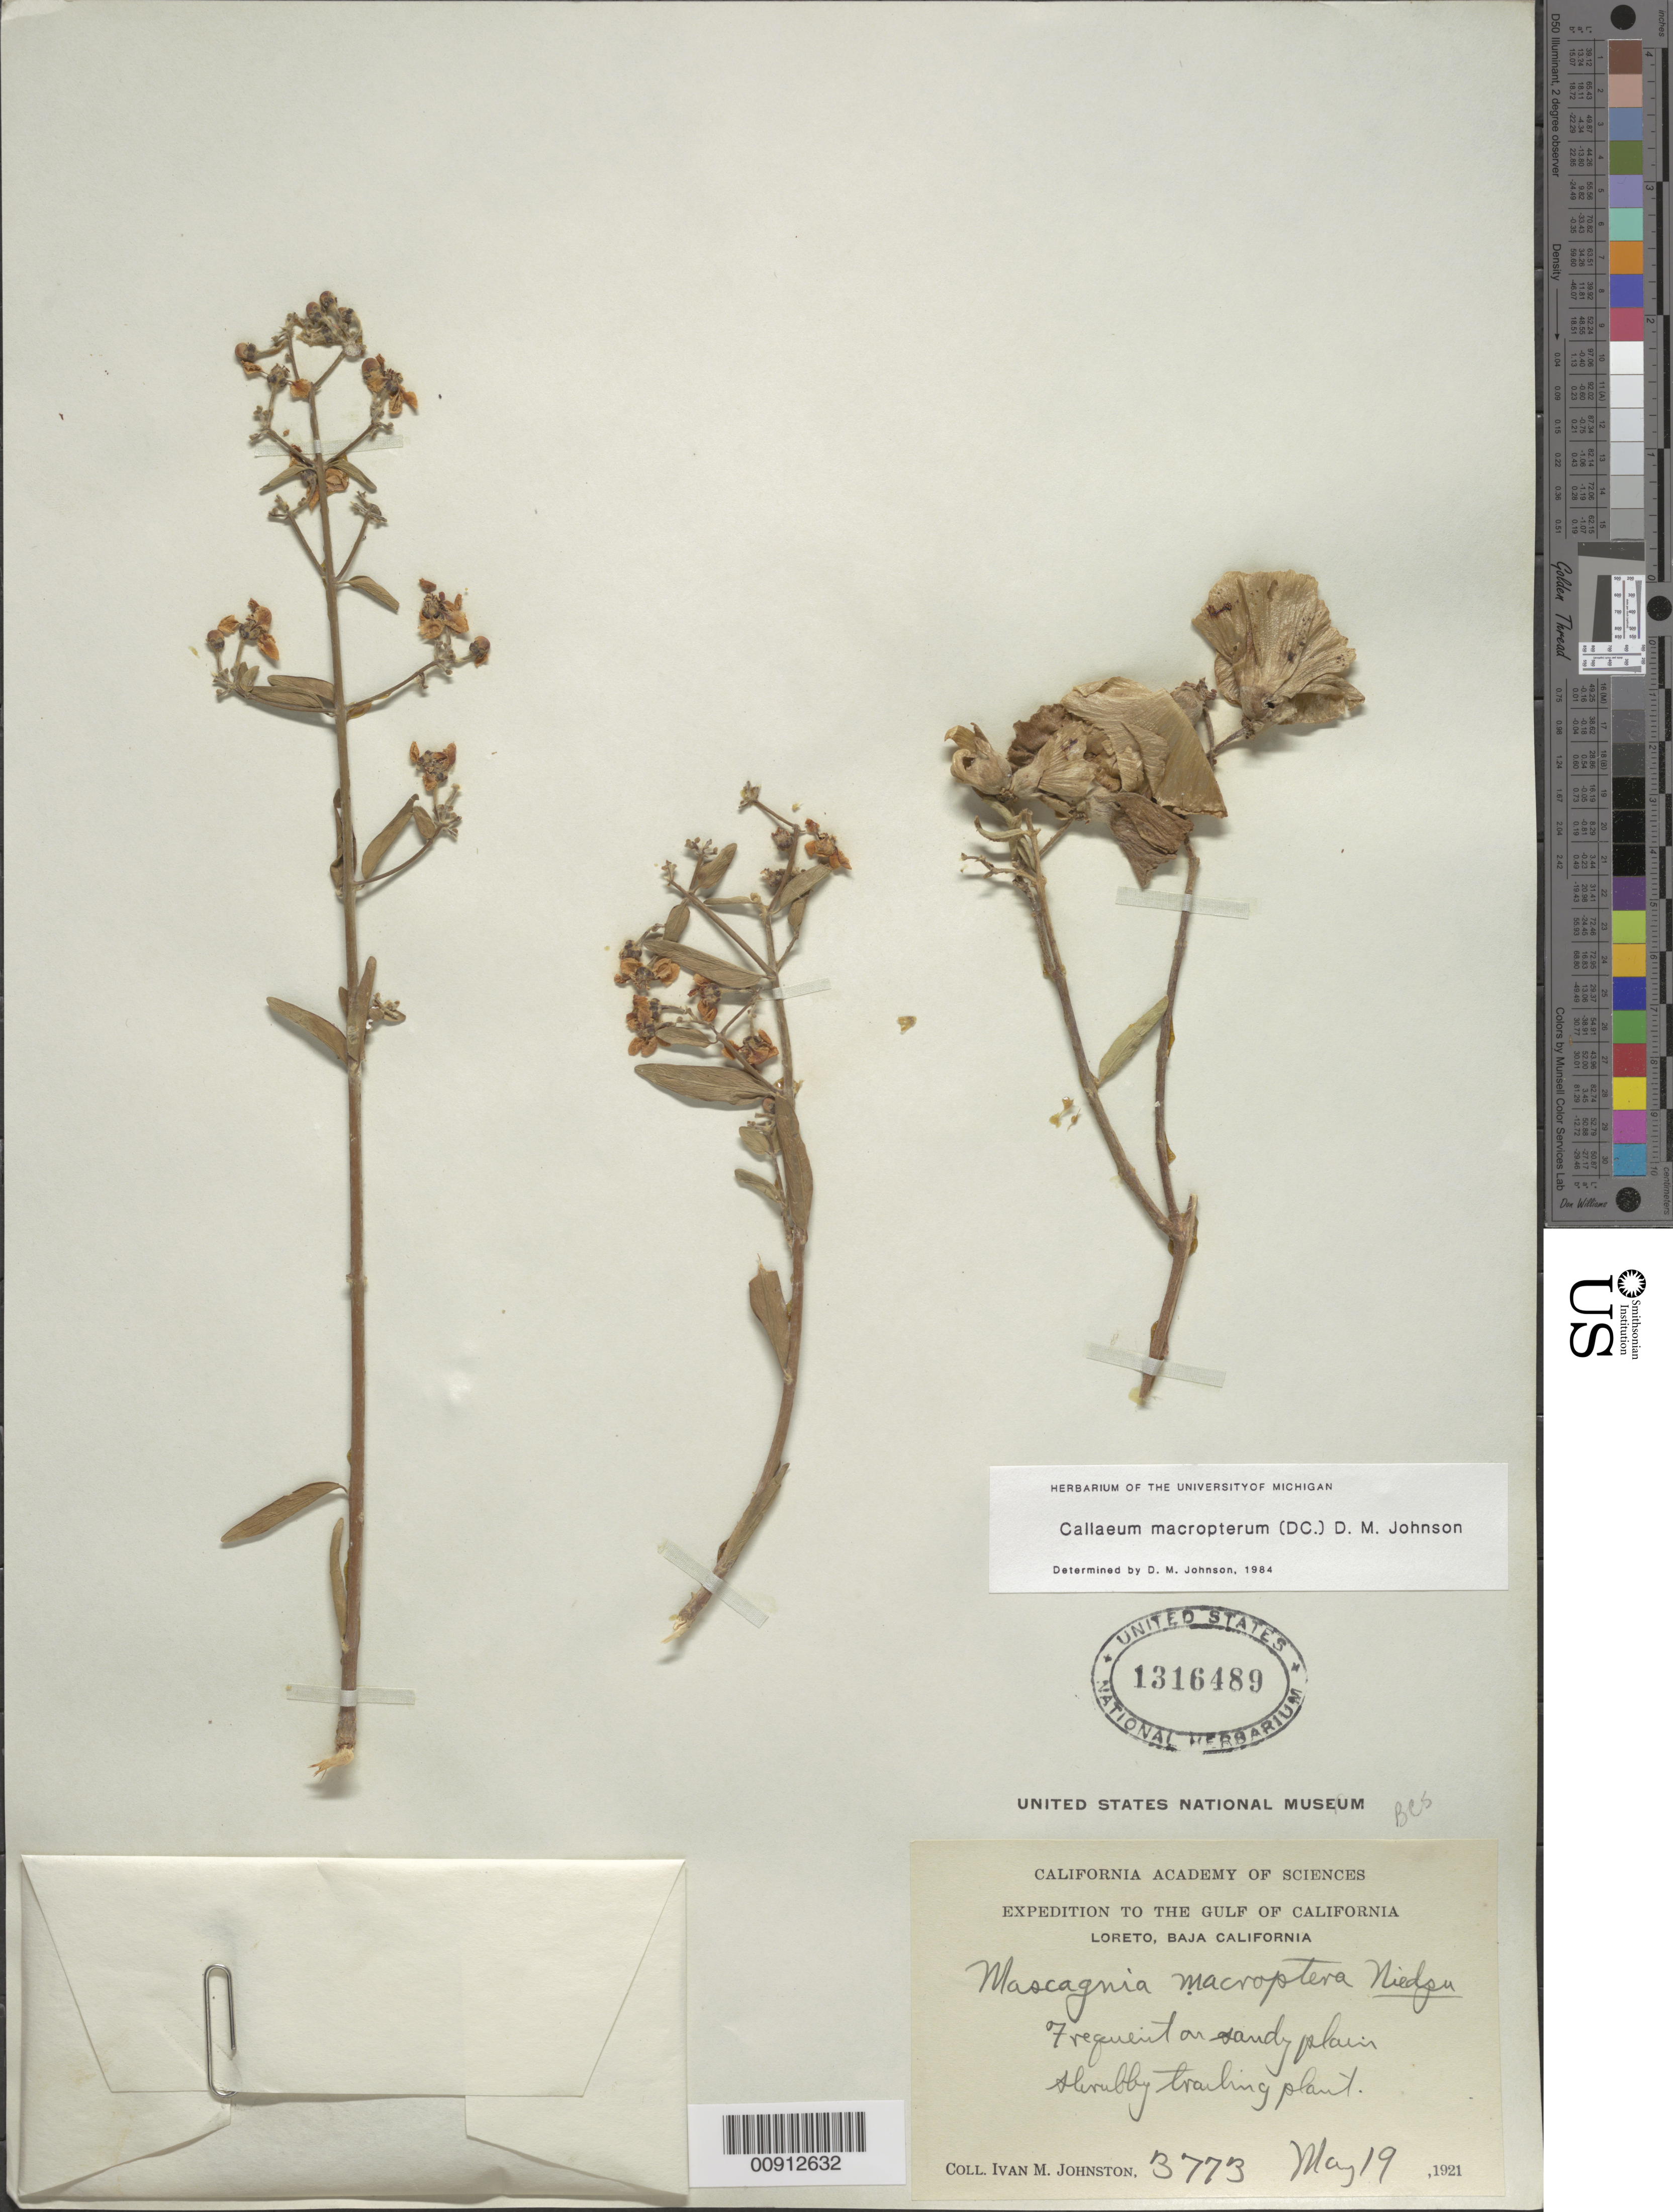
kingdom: Plantae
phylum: Tracheophyta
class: Magnoliopsida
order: Malpighiales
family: Malpighiaceae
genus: Callaeum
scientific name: Callaeum macropterum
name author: (Moc. & Sessé ex DC.) D.M. Johnson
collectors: I.M. Johnston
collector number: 3773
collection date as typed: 19 May 1921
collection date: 1921-05-19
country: Mexico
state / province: Baja California Sur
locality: Loreto, Baja California Sur.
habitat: Frequent on sandy plain.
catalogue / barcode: US 1316489